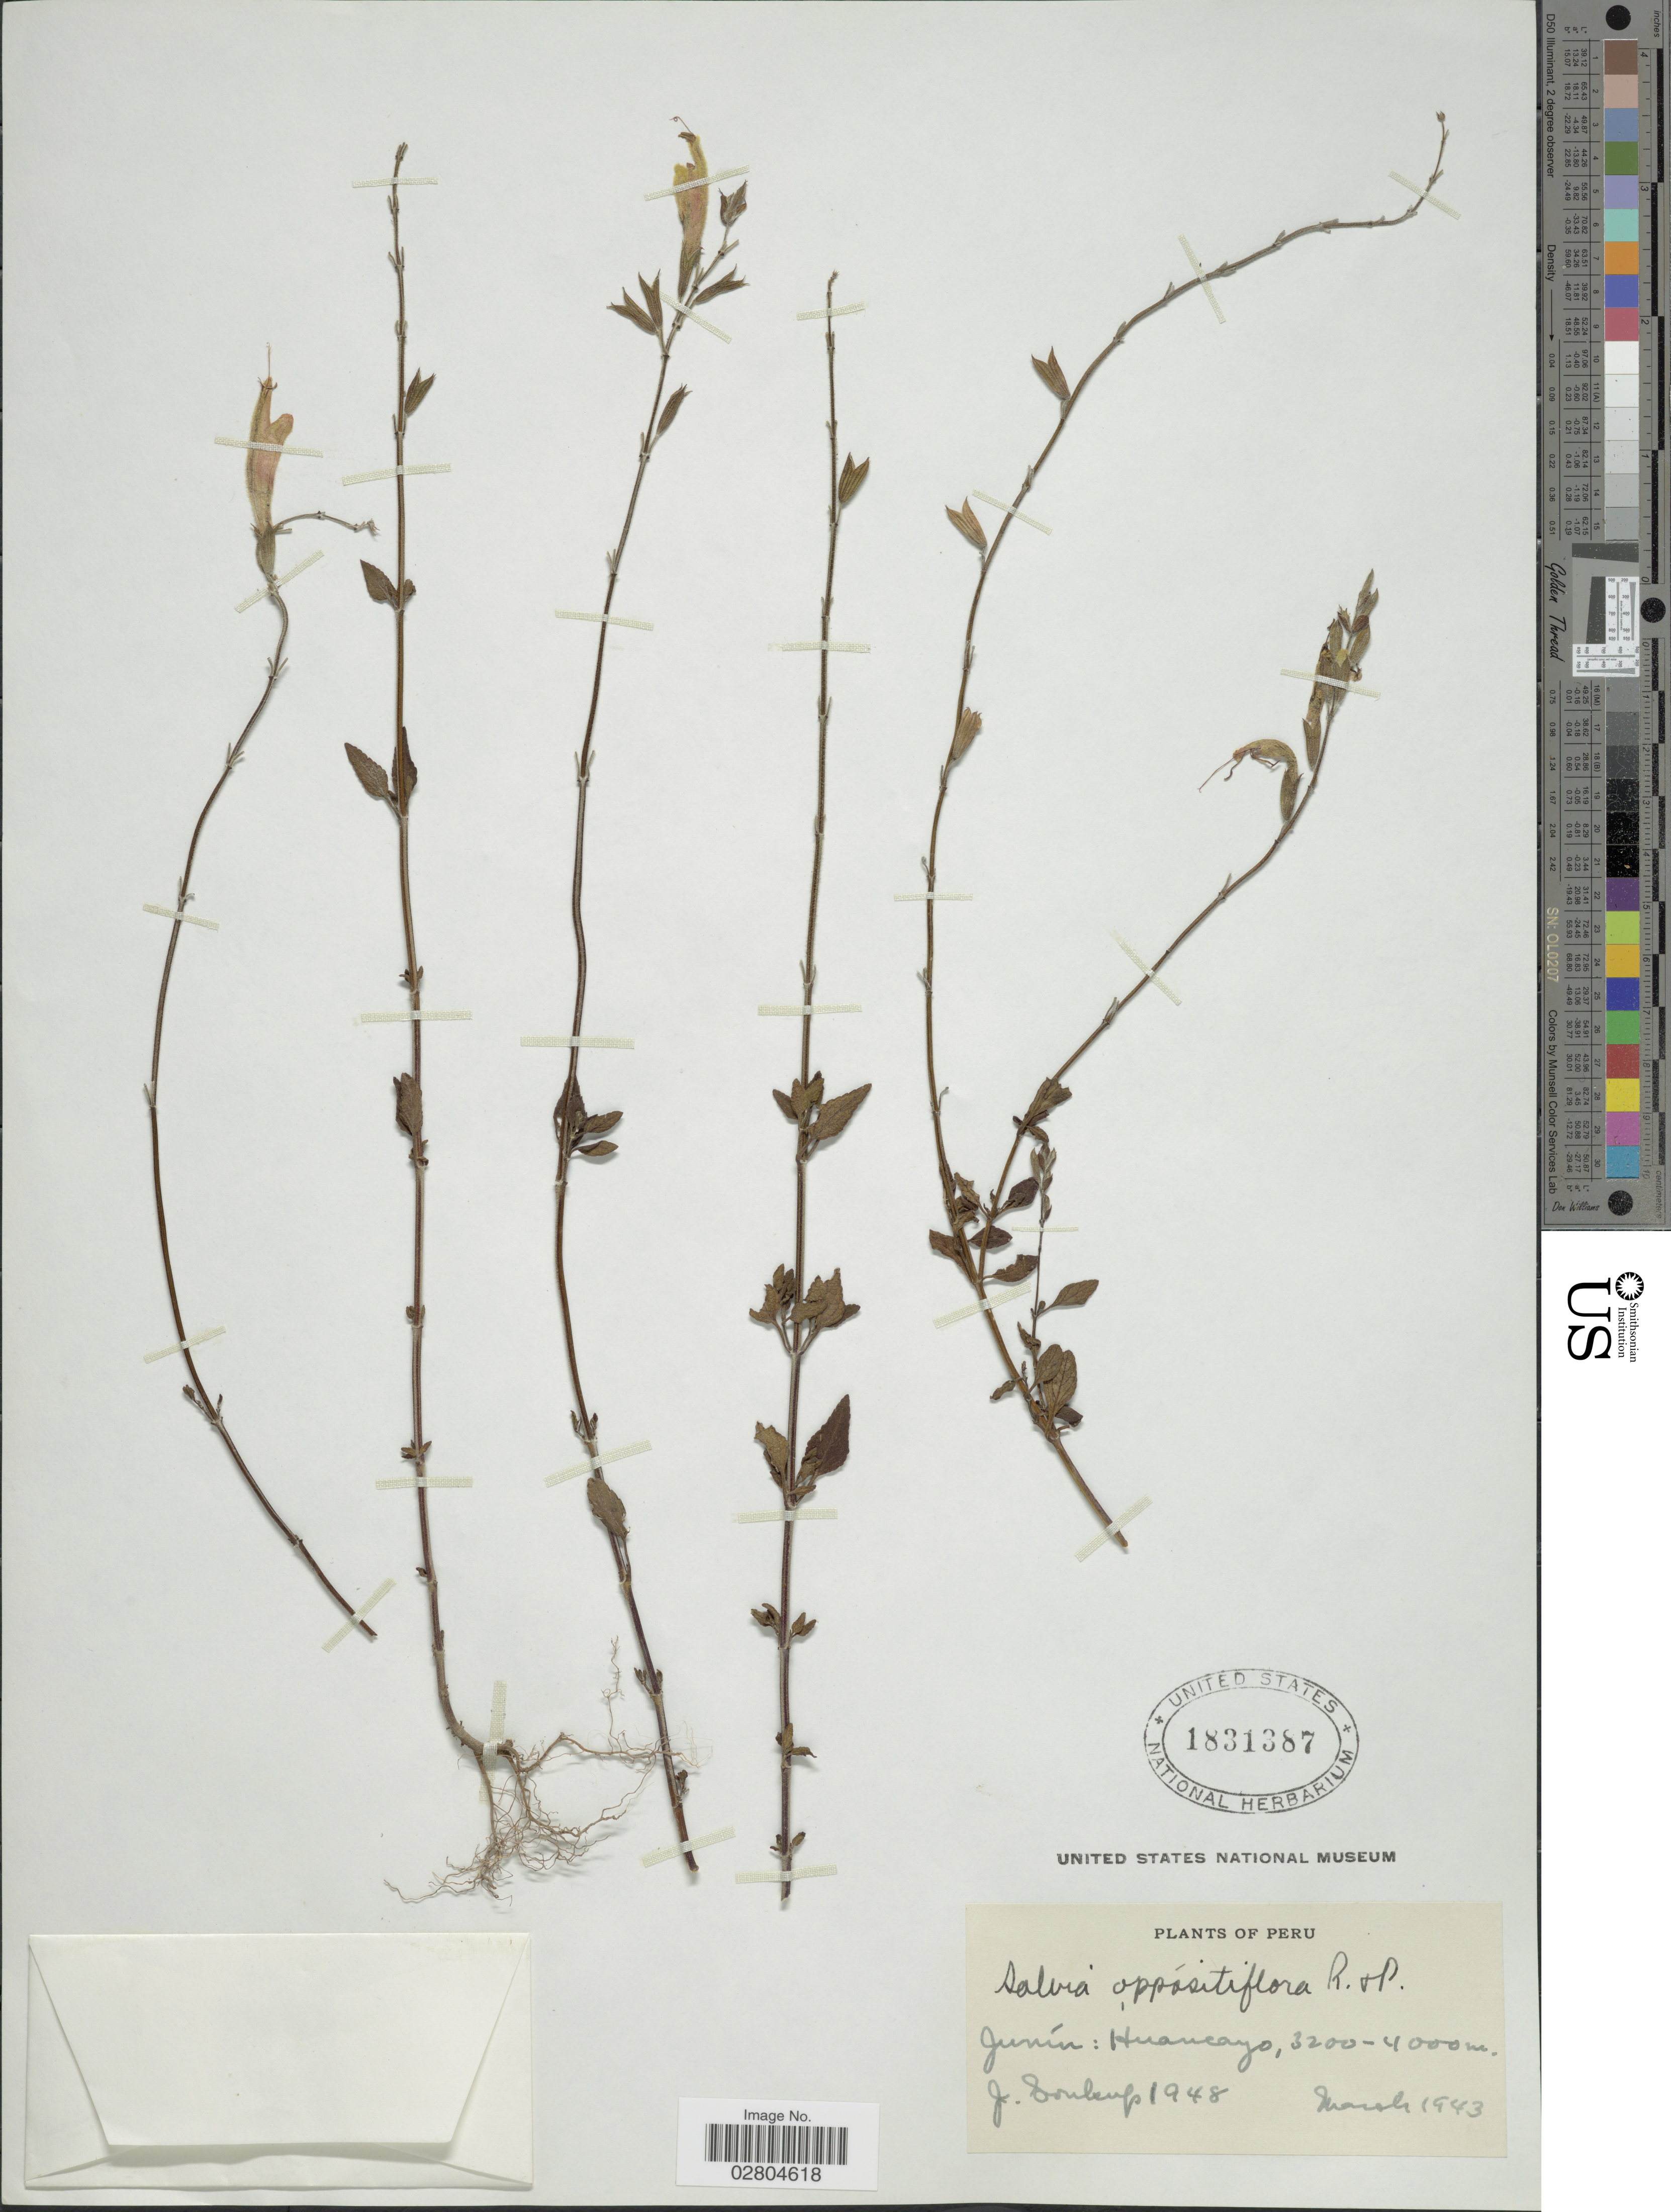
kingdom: Plantae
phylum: Tracheophyta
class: Magnoliopsida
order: Lamiales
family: Lamiaceae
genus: Salvia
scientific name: Salvia oppositiflora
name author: Ruiz & Pav.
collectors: J. Soukup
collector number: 1948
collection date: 1943-03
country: Peru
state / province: Junín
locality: Huancayo.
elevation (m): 3200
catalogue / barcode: US 1831387